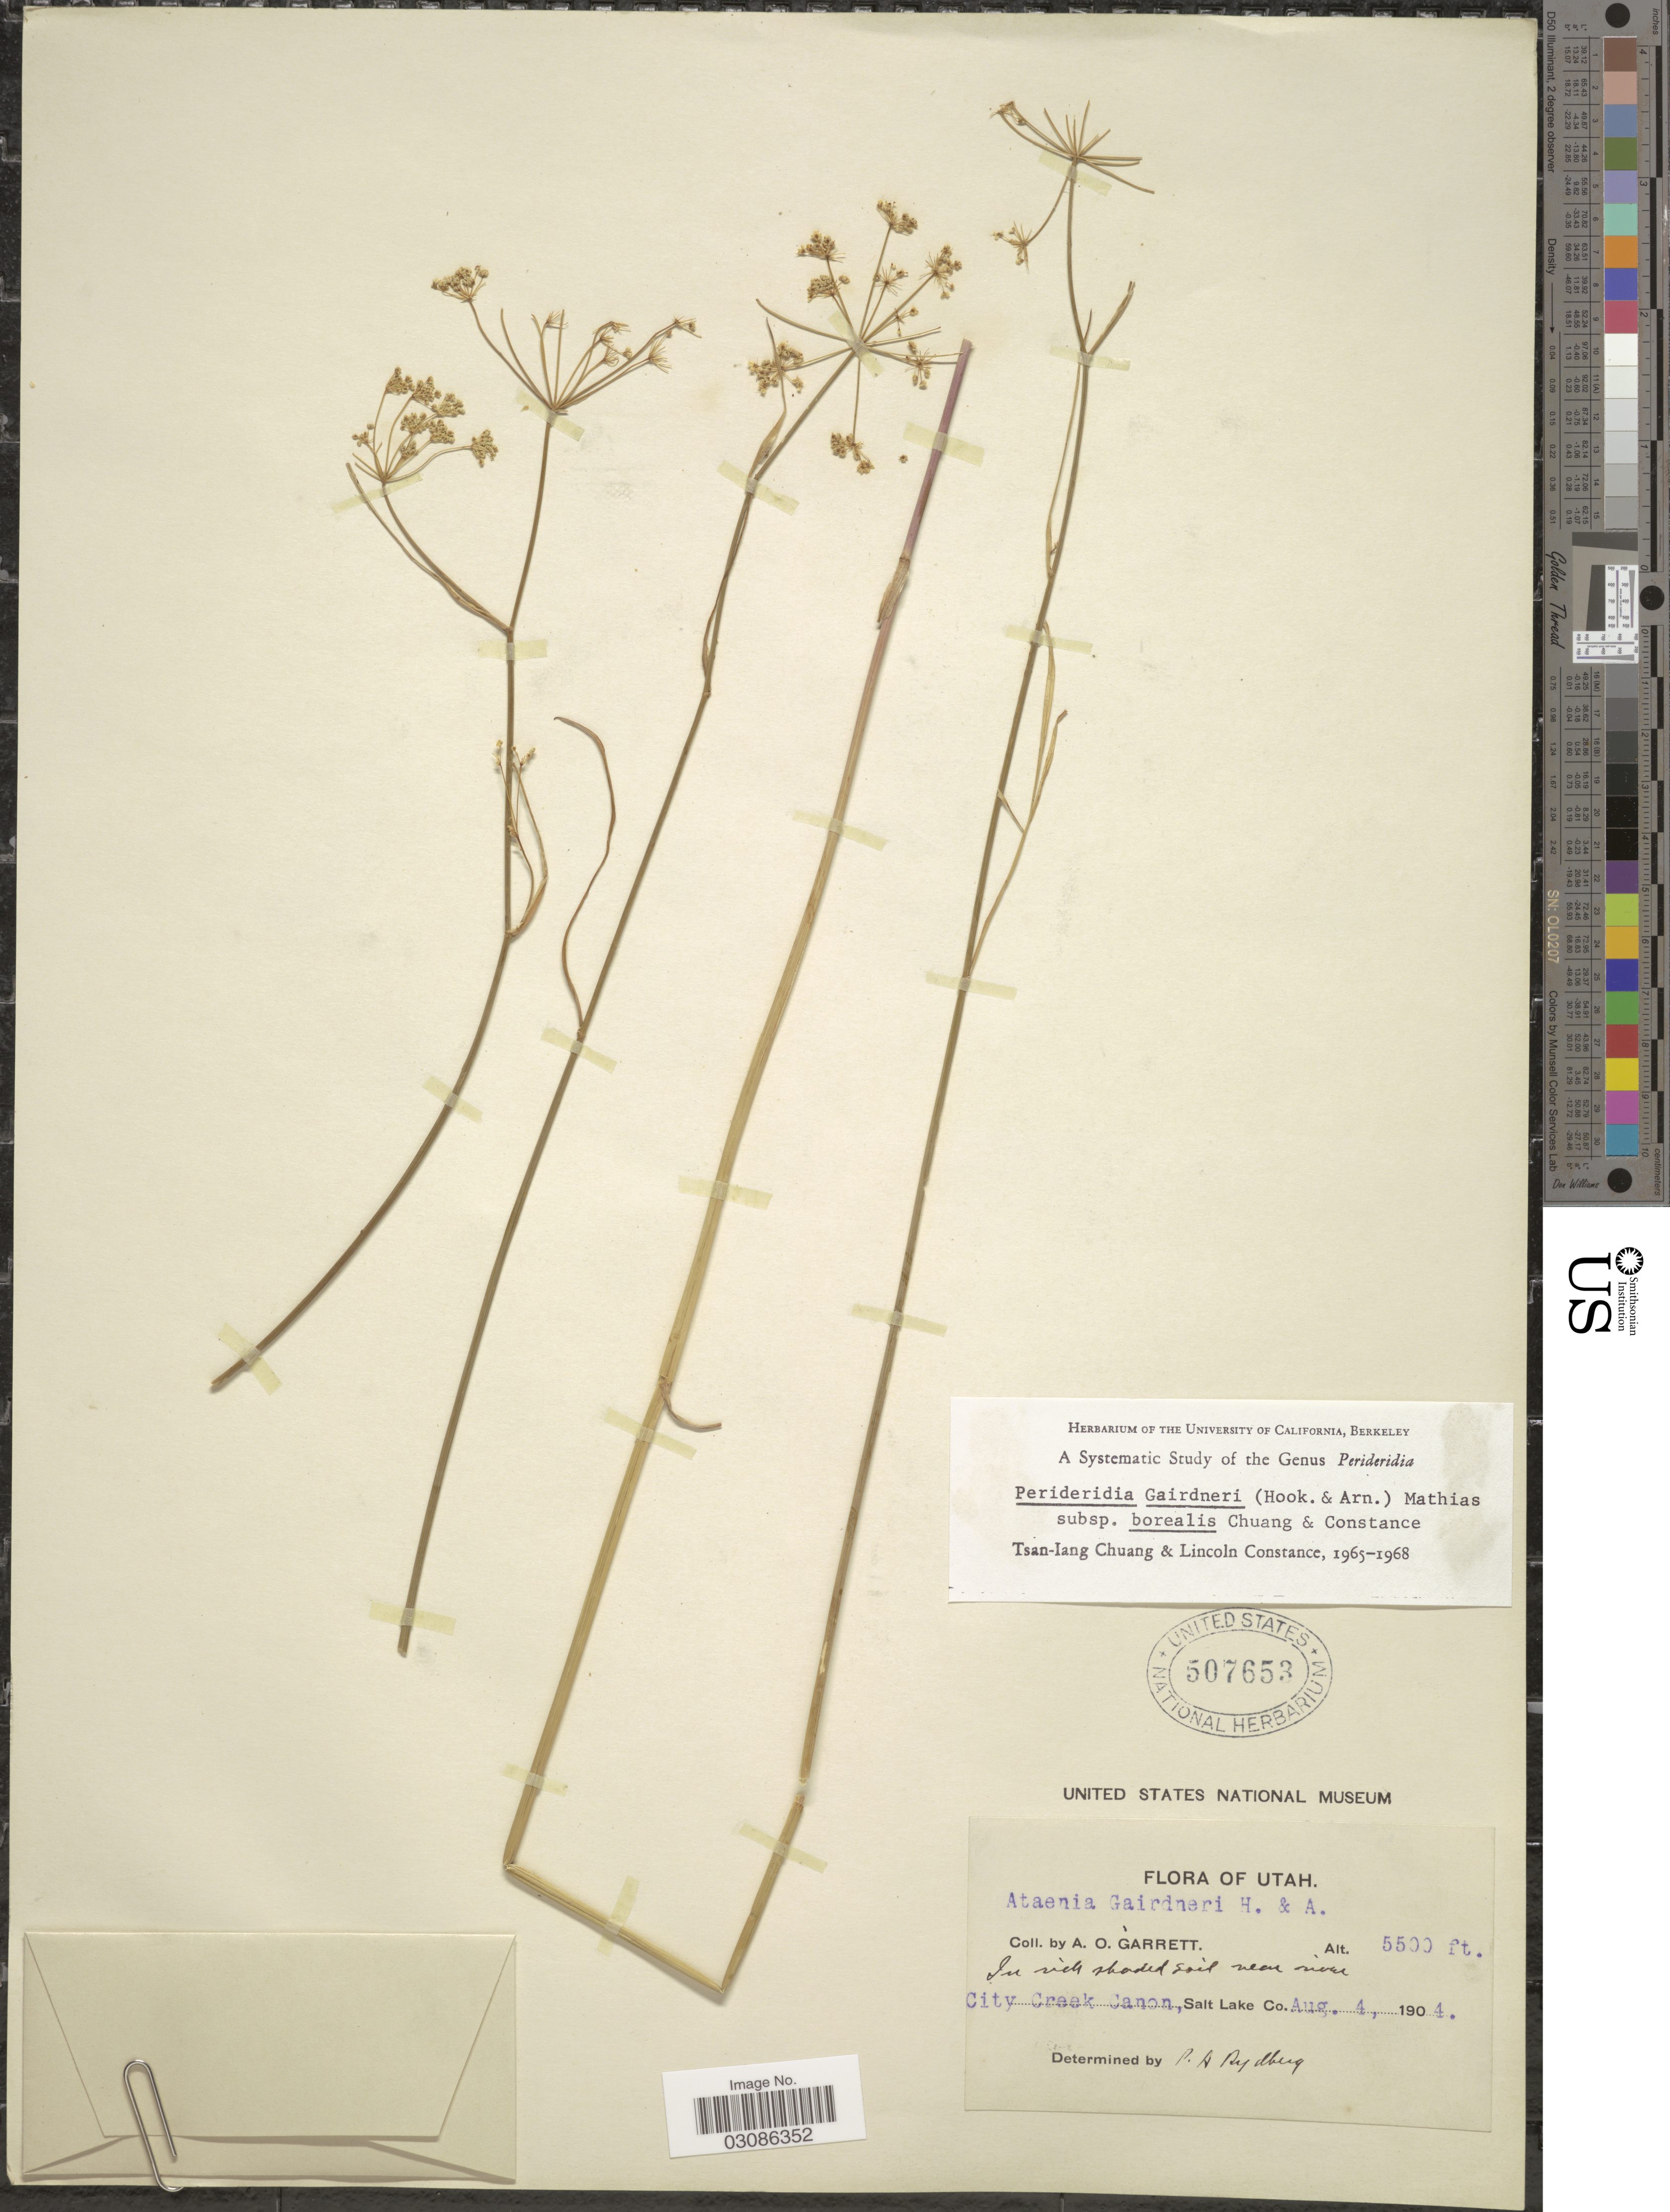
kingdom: Plantae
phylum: Tracheophyta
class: Magnoliopsida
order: Apiales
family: Apiaceae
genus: Perideridia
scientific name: Perideridia gairdneri subsp. borealis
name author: T.I. Chuang & Constance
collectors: A. O. Garrett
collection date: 1904-08-04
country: United States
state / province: Utah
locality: City Creek Canon, Salt Lake Co.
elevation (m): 1676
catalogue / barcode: US 507653